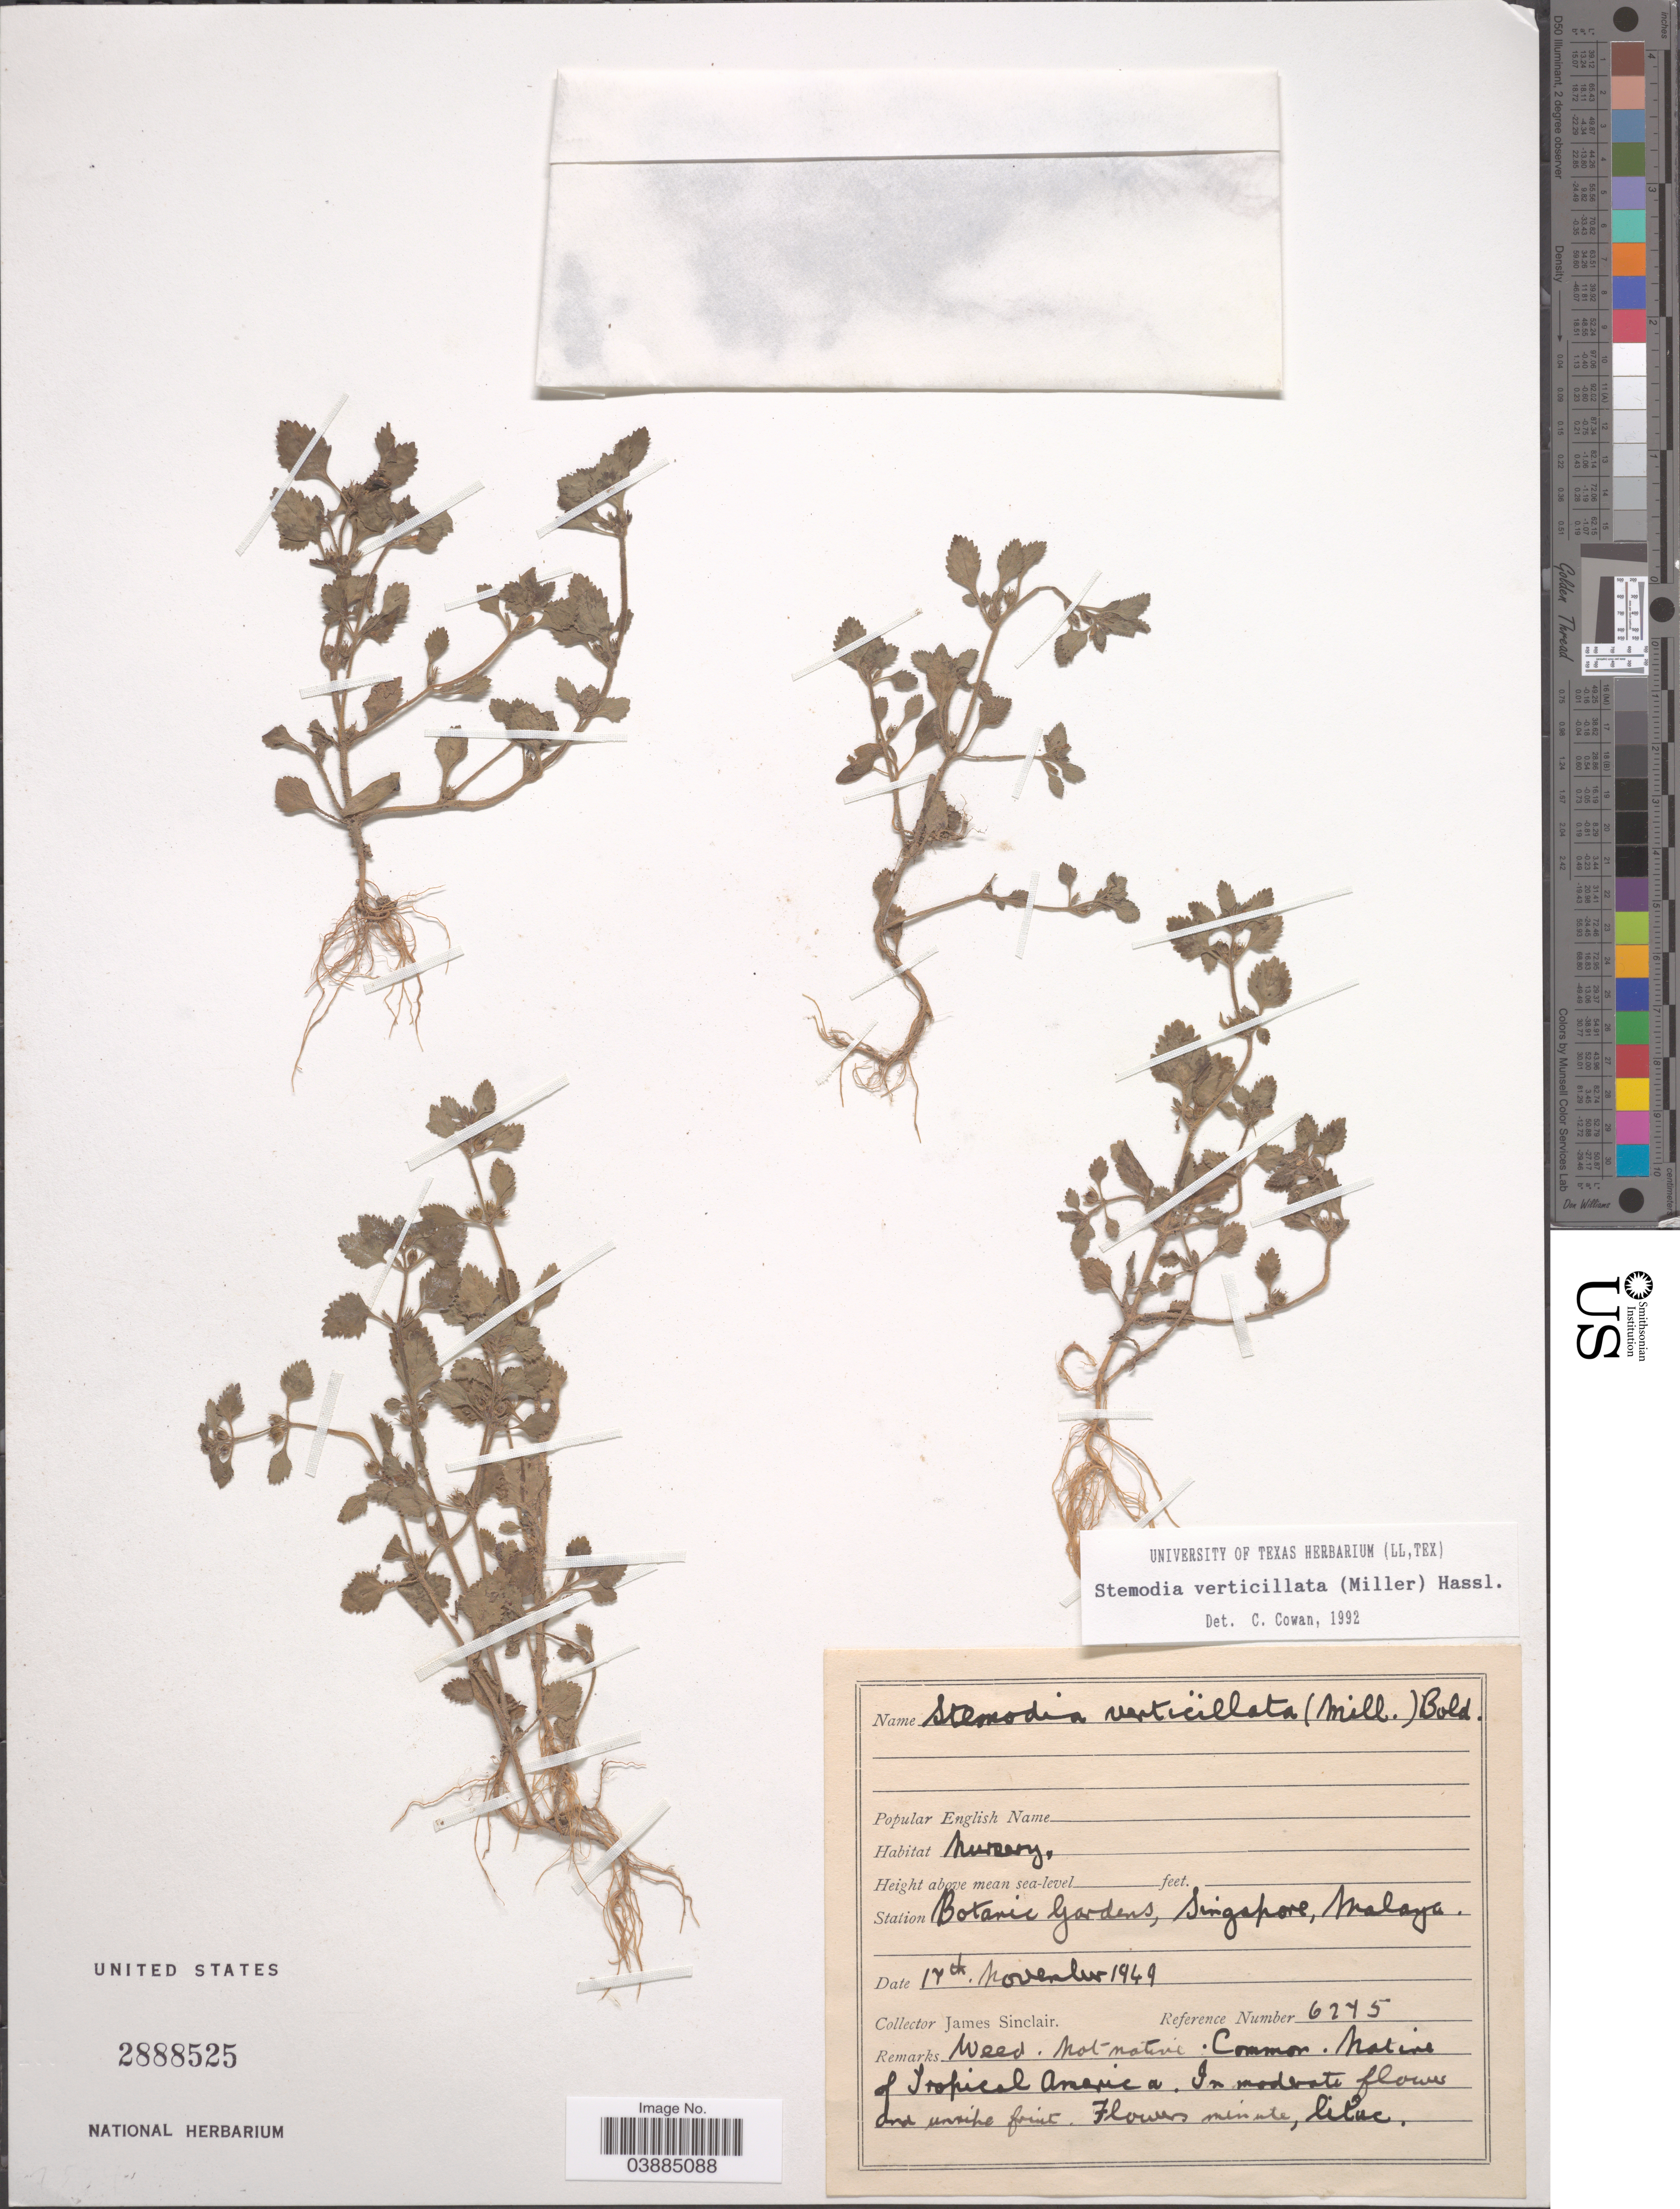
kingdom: Plantae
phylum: Tracheophyta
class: Magnoliopsida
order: Lamiales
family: Plantaginaceae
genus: Stemodia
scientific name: Stemodia verticillata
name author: (Mill.) Hassl.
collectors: J. Sinclair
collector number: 6275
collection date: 1949-11-17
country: Singapore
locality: Station Botanic Gardens, Singapore, Malaya.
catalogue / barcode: US 2888525